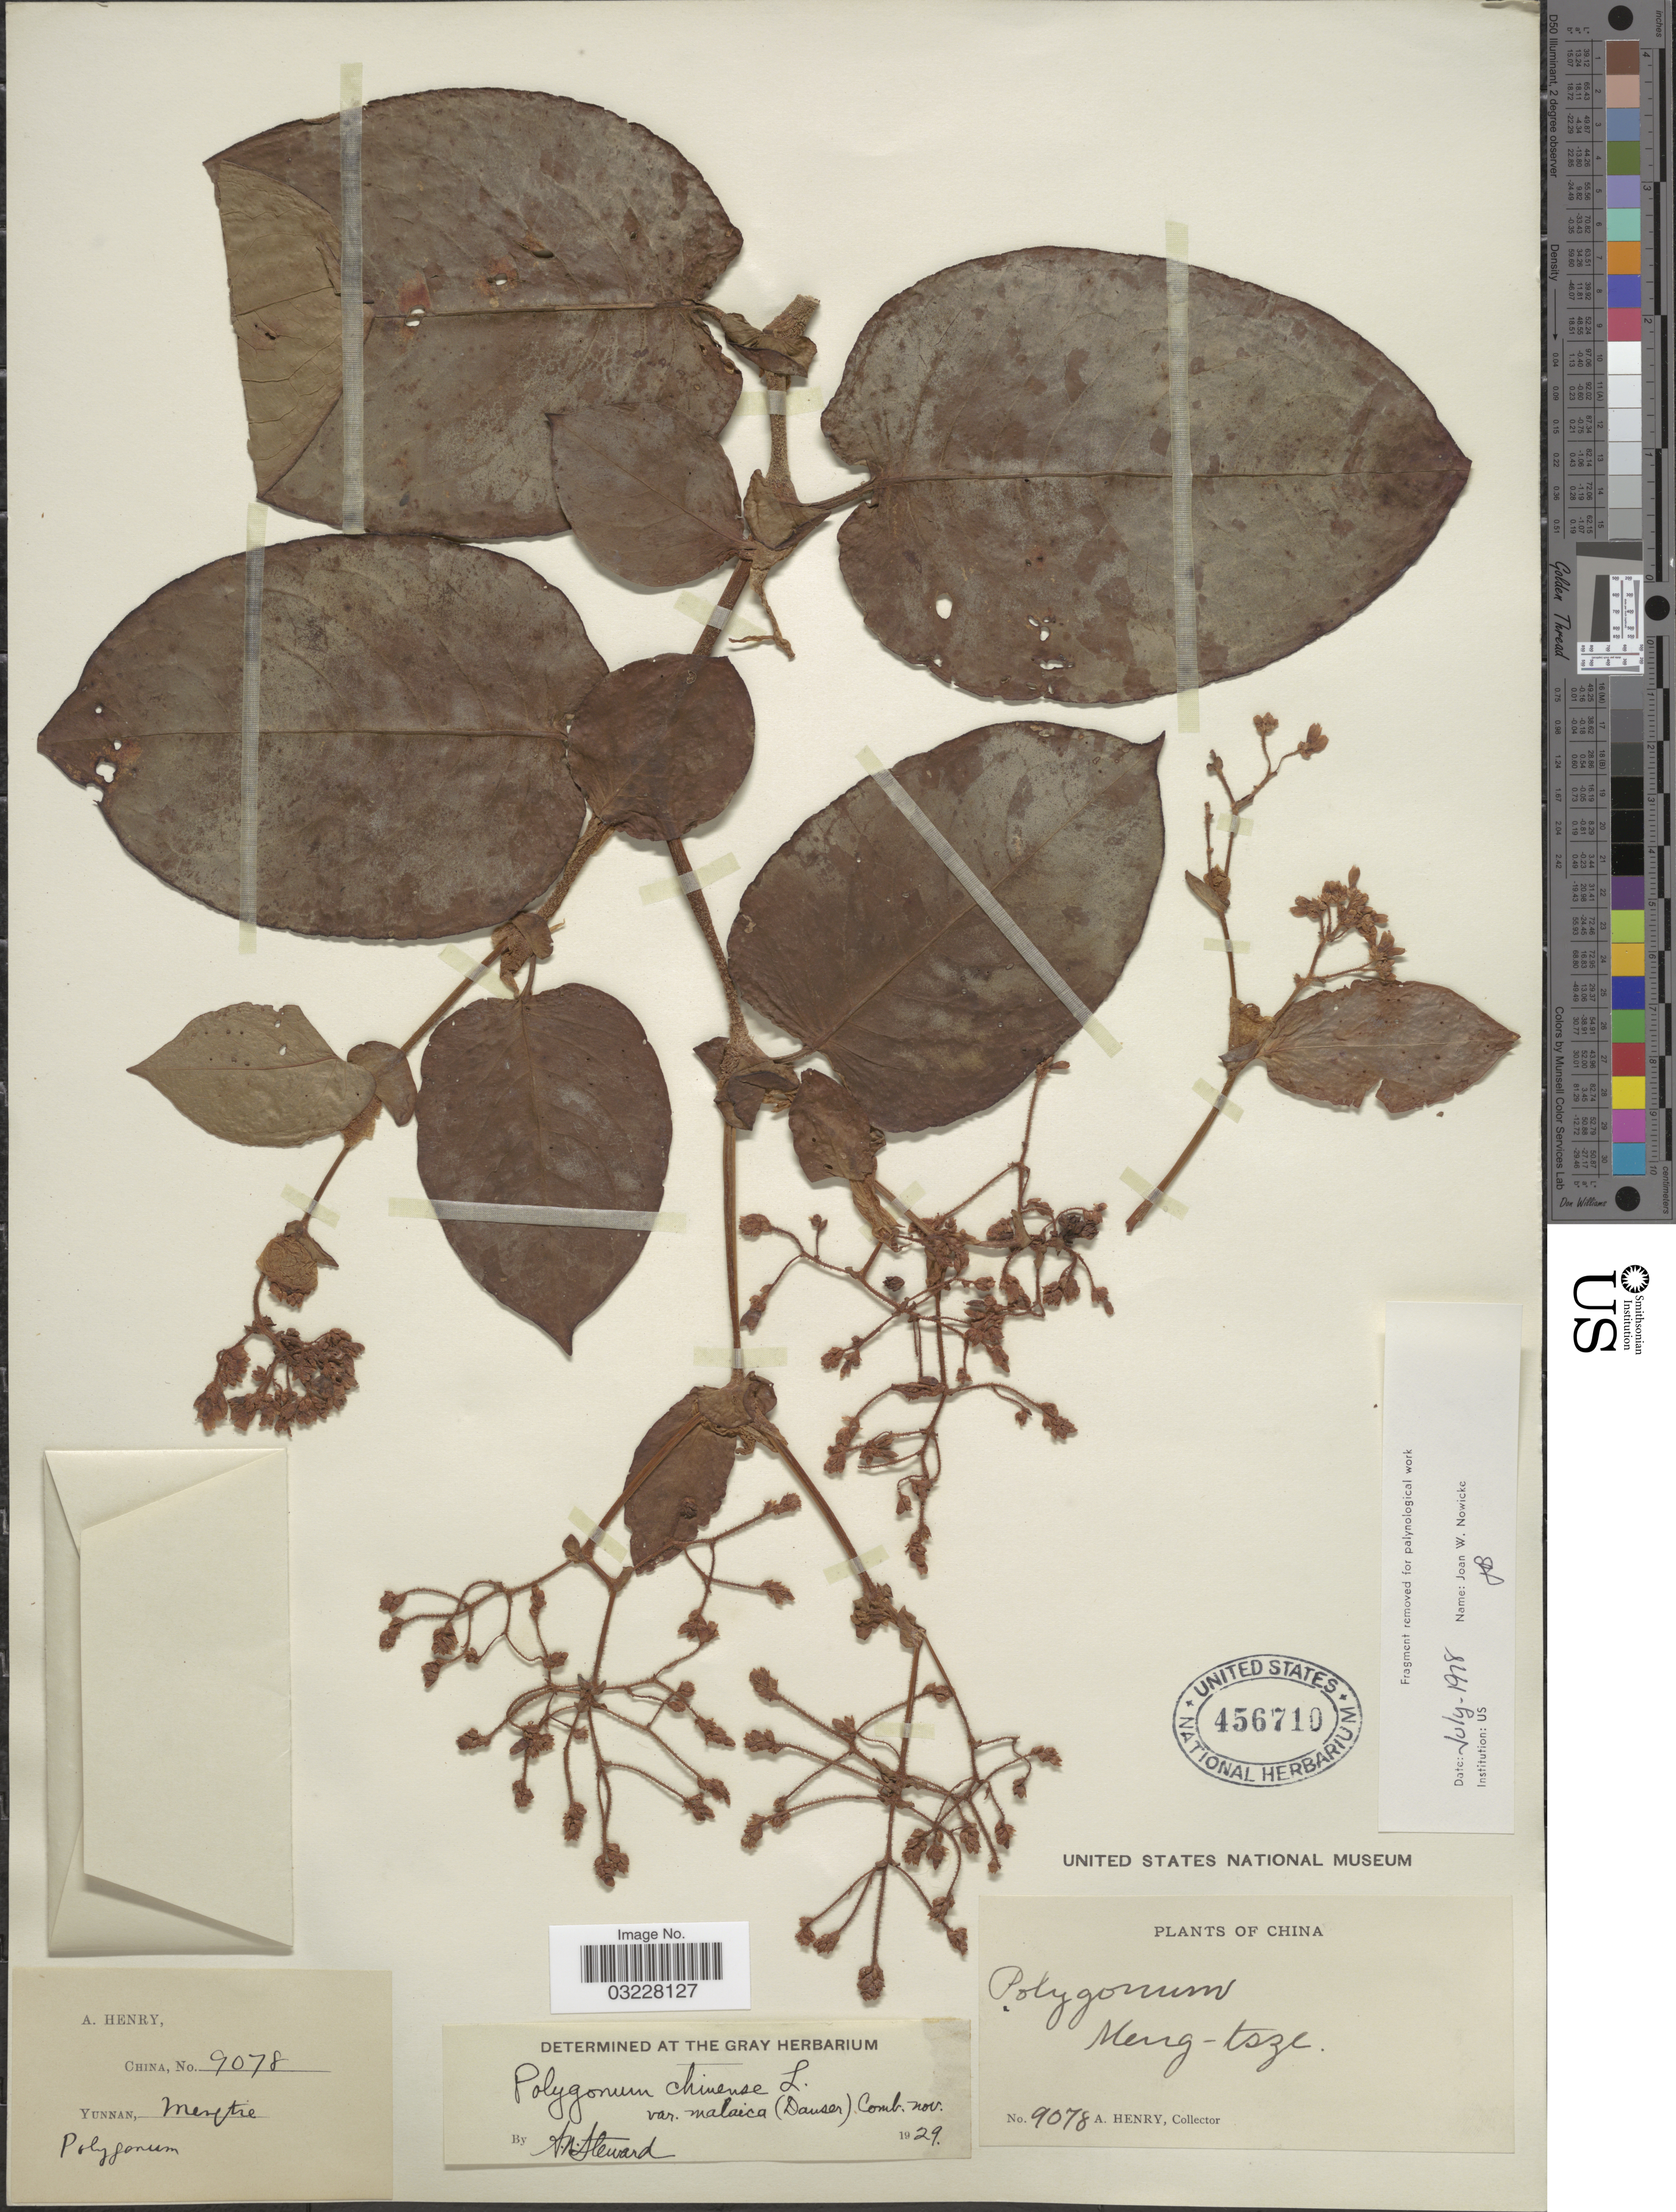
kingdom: Plantae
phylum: Tracheophyta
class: Magnoliopsida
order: Caryophyllales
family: Polygonaceae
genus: Polygonum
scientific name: Polygonum chinense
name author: L.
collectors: A. Henry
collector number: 9078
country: China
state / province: Yunnan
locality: Meng-tsze.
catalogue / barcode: US 456710